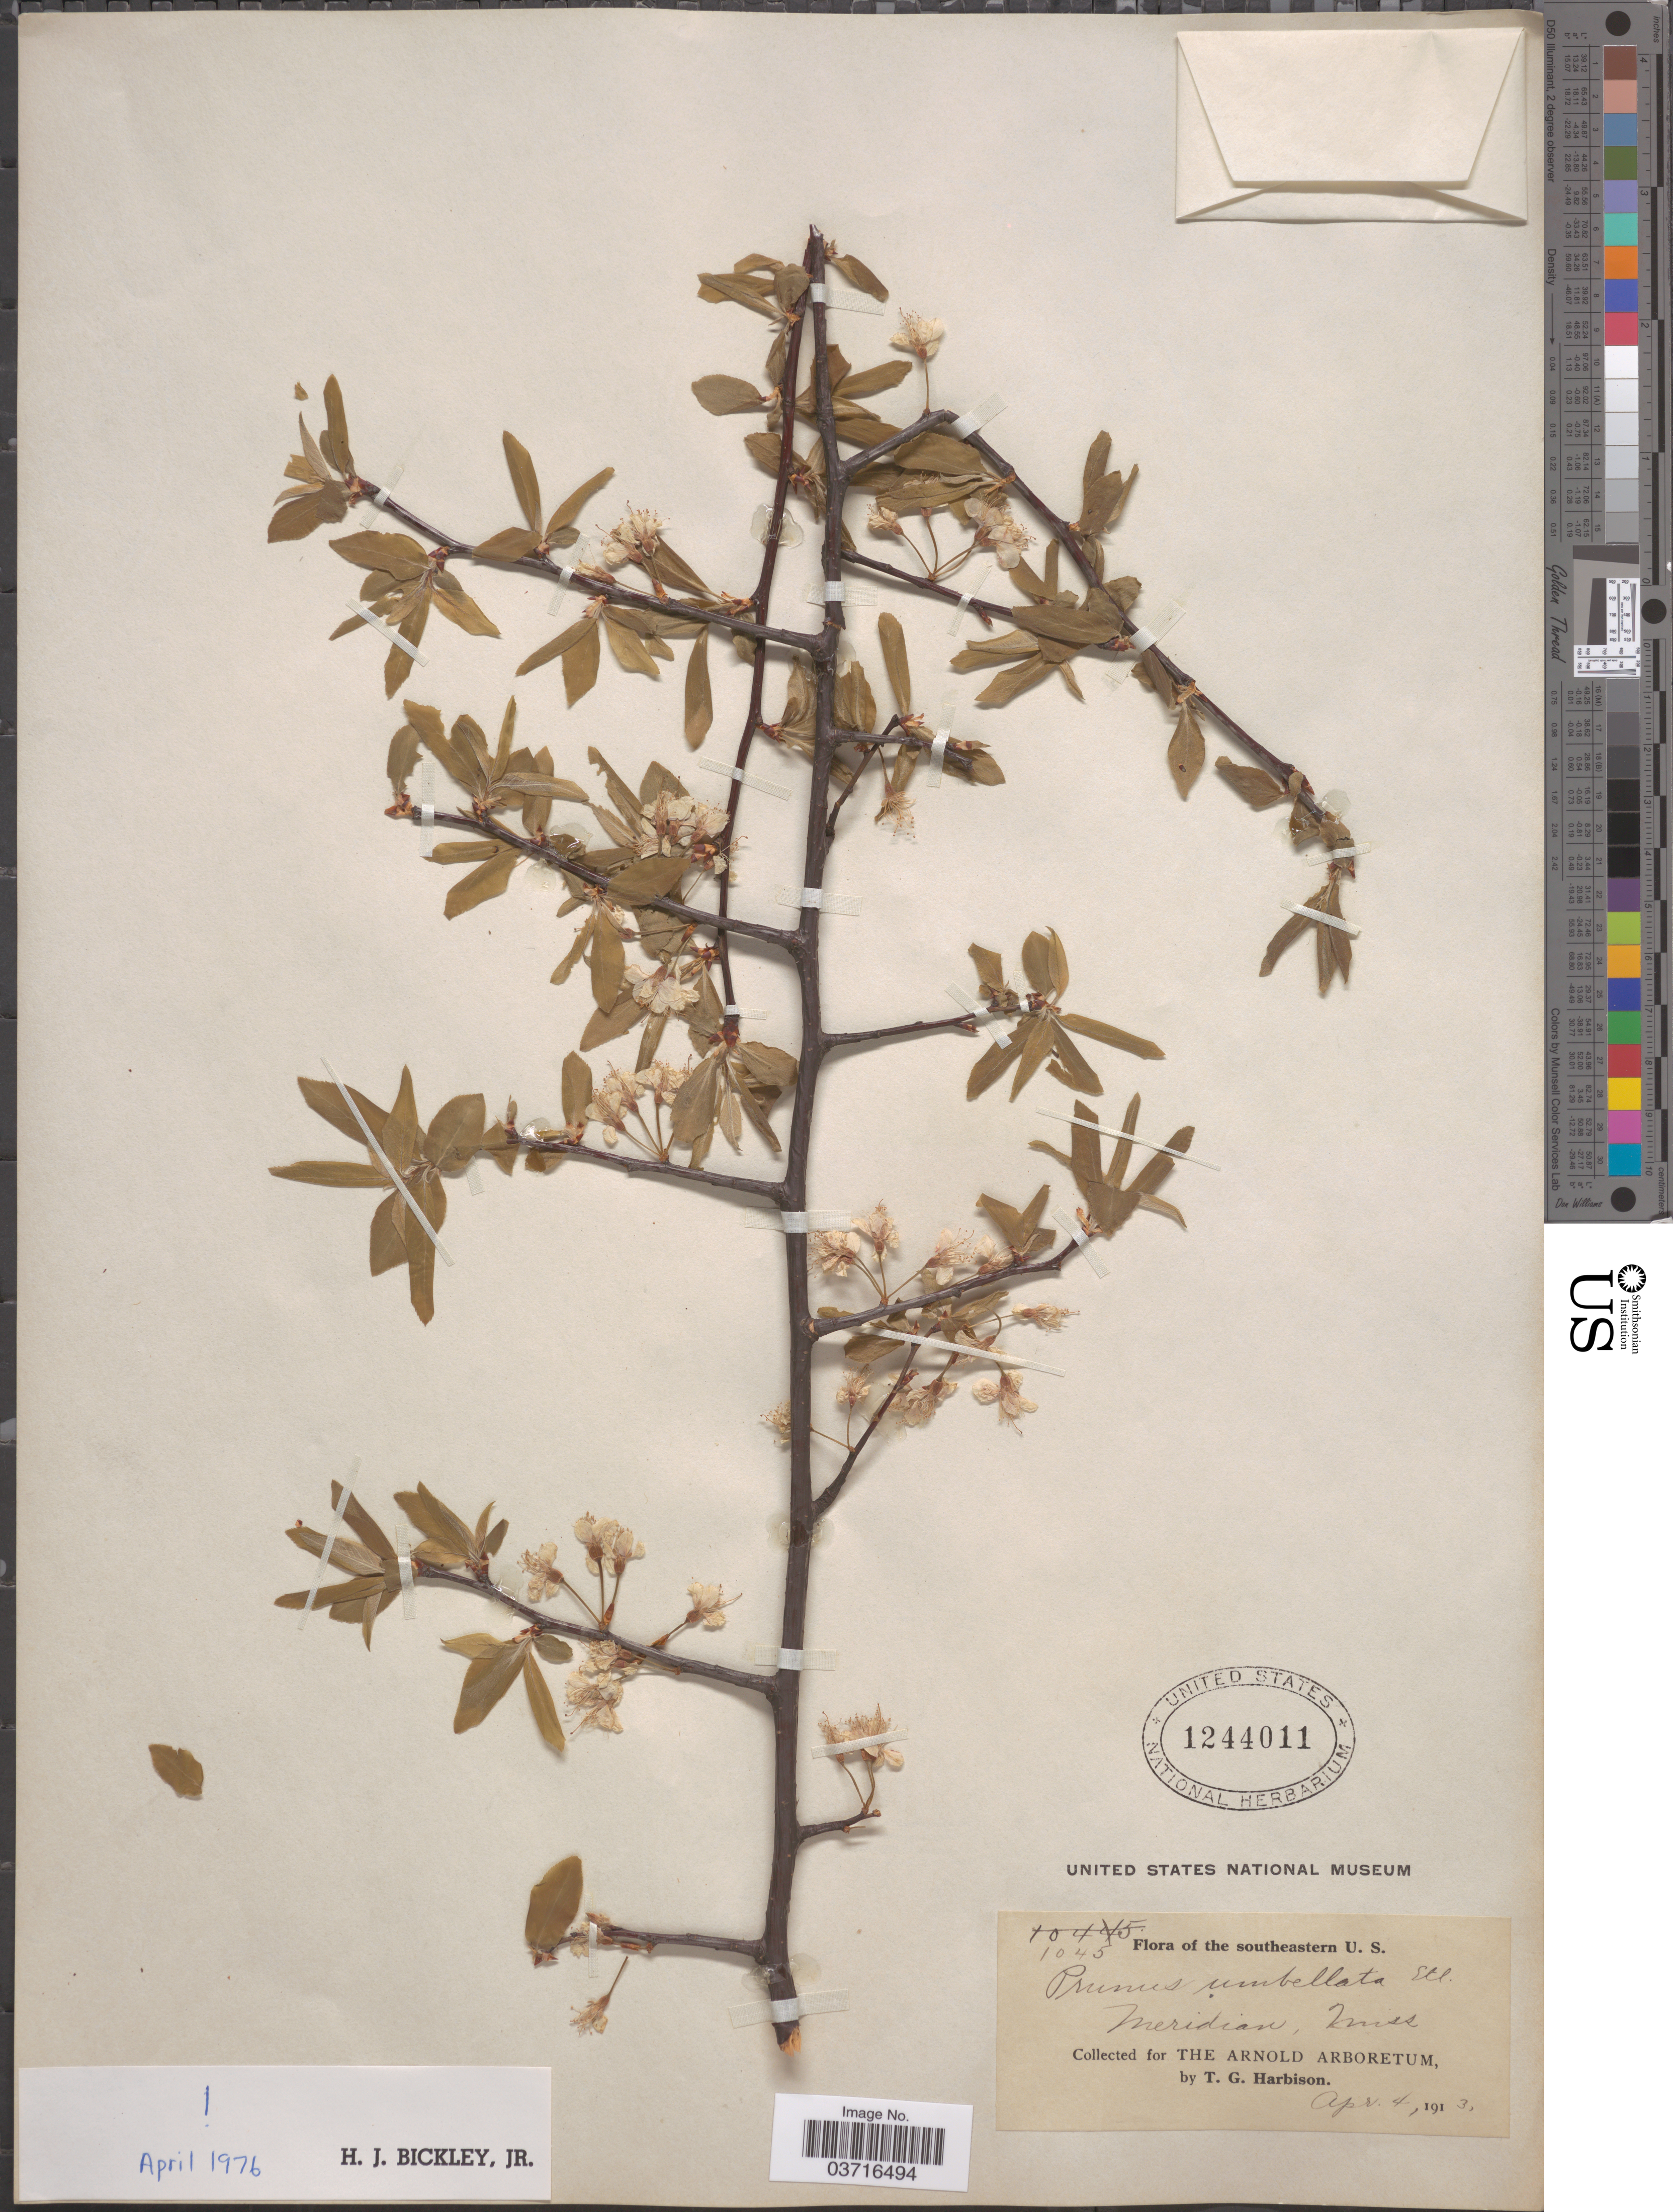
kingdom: Plantae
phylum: Tracheophyta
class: Magnoliopsida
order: Rosales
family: Rosaceae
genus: Prunus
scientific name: Prunus umbellata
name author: Elliott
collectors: T. Harbison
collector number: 1045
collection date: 1913-04-04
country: United States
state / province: Mississippi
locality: Southeastern U. S. Meridian.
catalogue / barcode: US 1244011